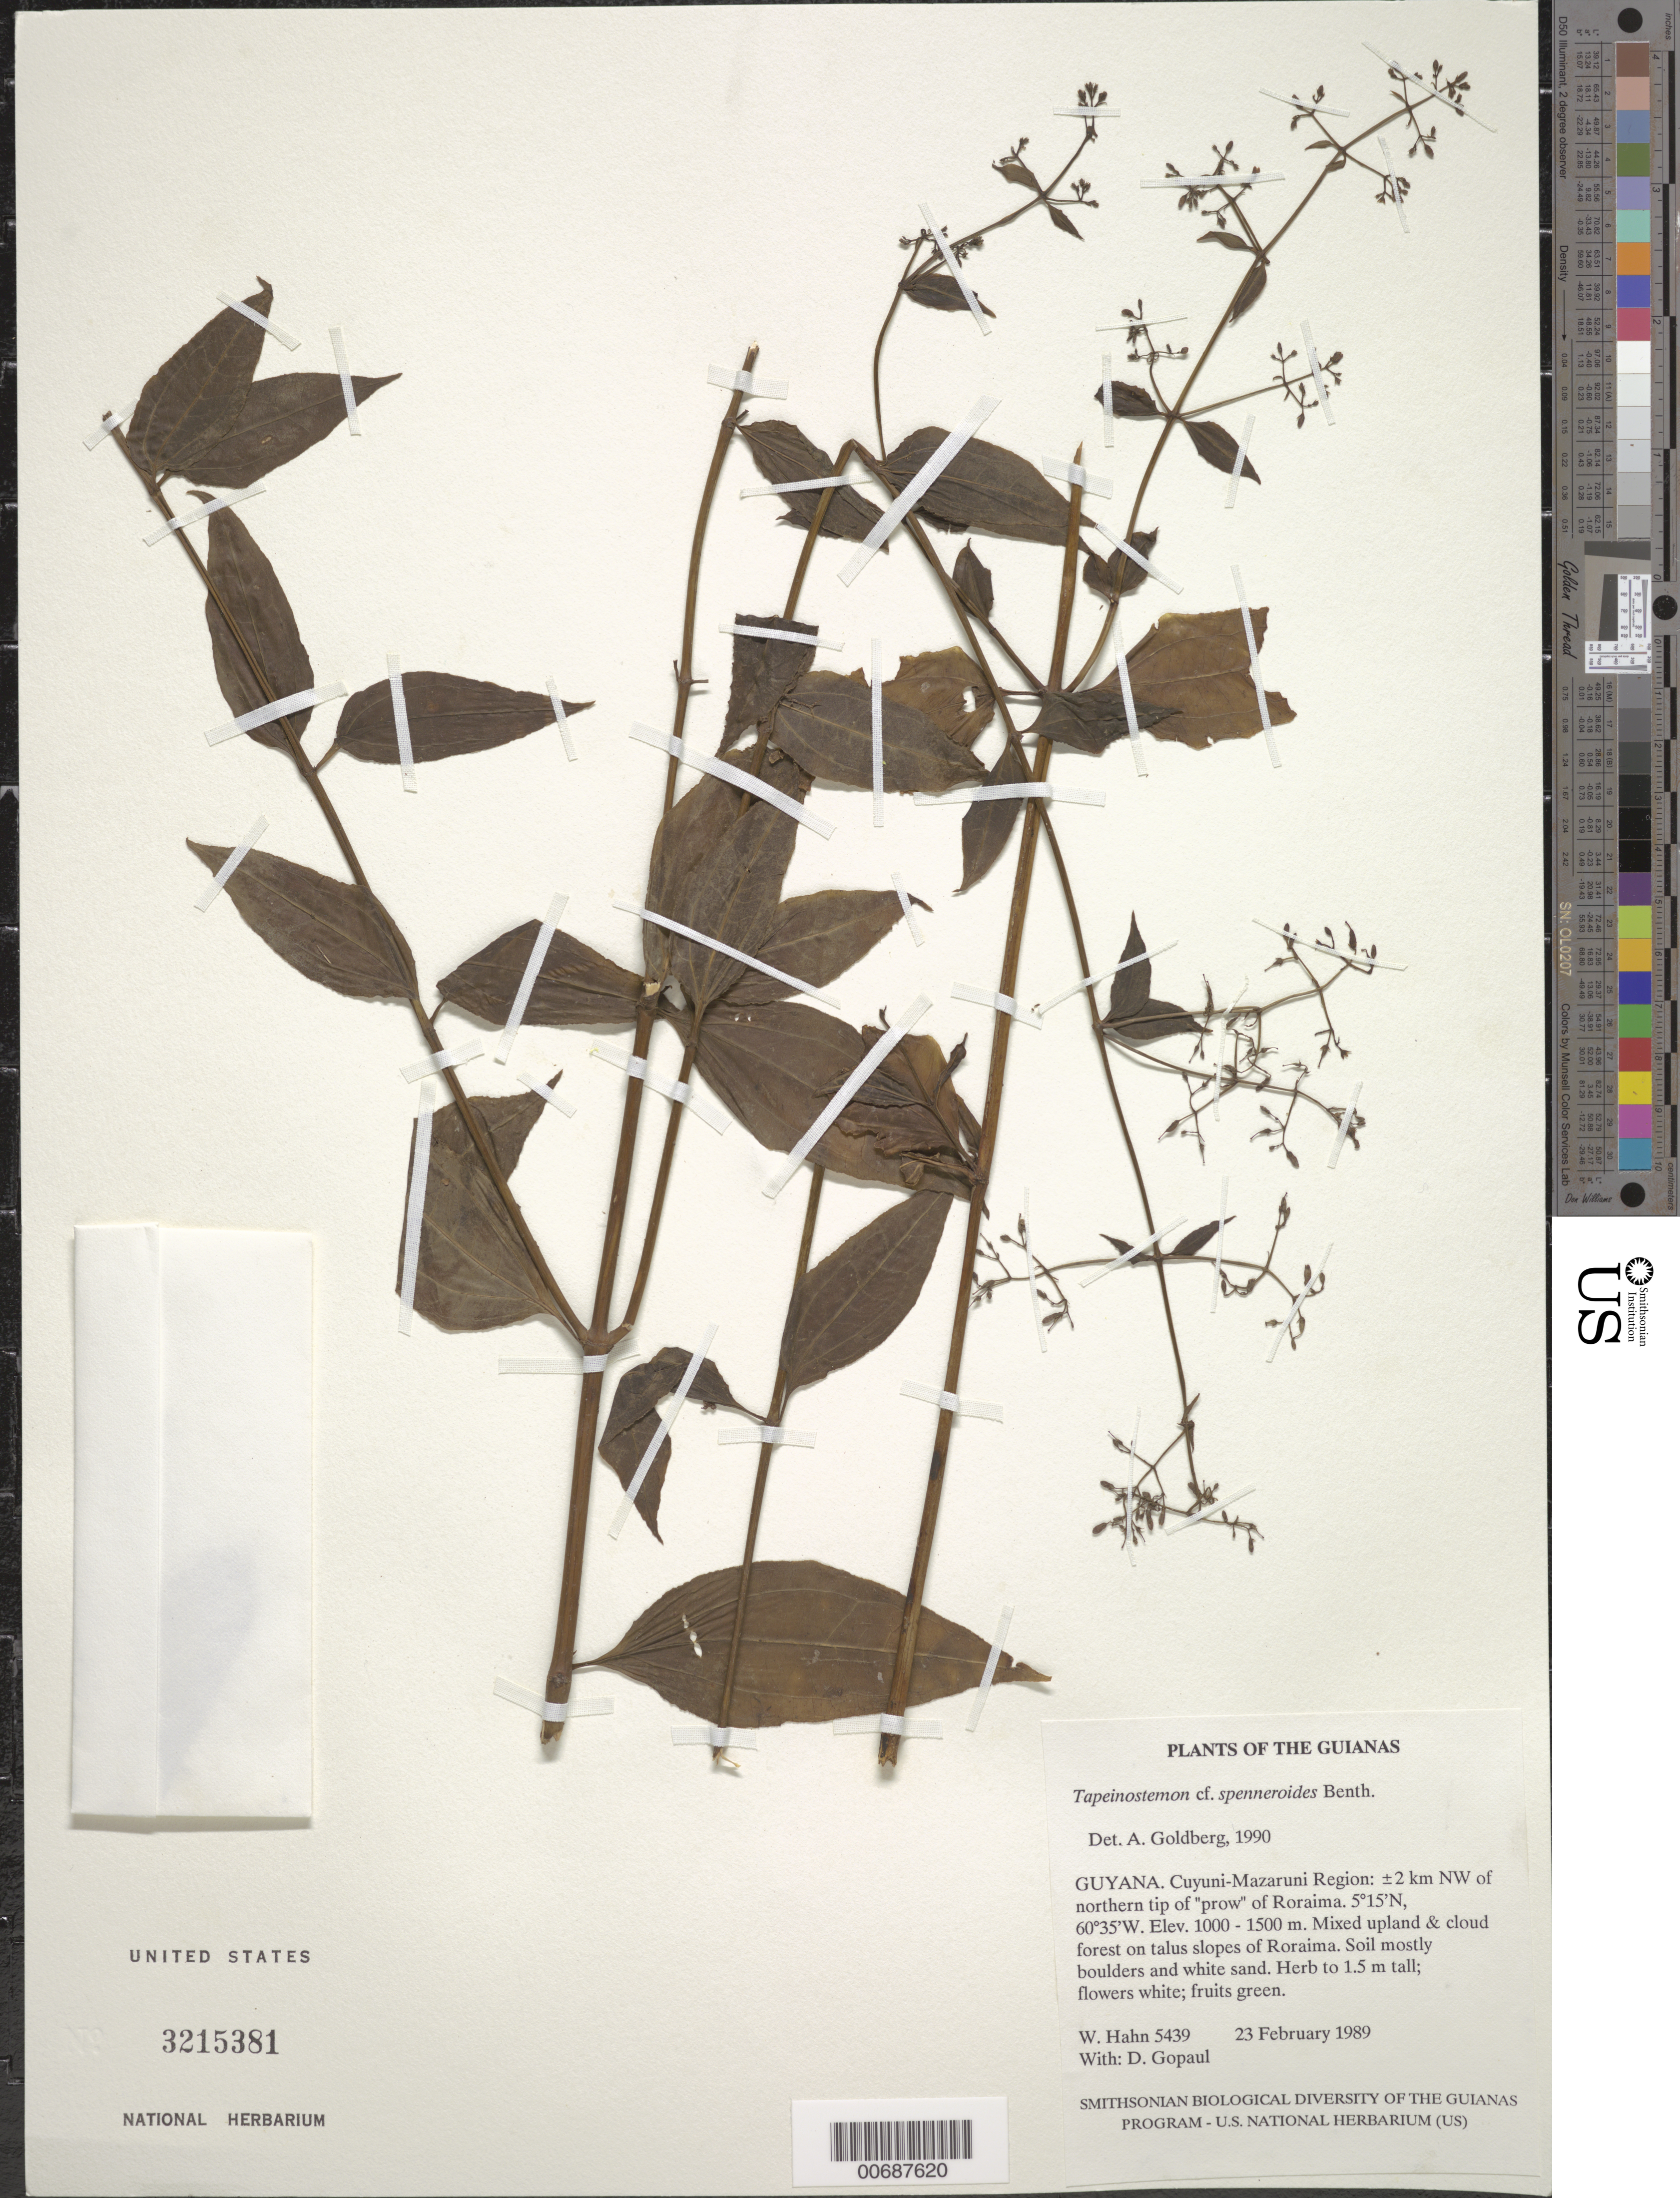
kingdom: Plantae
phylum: Tracheophyta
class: Magnoliopsida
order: Gentianales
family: Gentianaceae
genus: Tapeinostemon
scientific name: Tapeinostemon spenneroides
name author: Benth.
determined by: Goldberg, Aaron, (US), NMNH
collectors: W. Hahn & D. Gopaul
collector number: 5439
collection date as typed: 23 February 1989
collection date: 1989-02-23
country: Guyana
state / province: Cuyuni-Mazaruni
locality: ±2 km NW of northern tip of "prow" of Roraima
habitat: Mixed upland & cloud forest on talus slopes of Roraima. Soil mostly boulders and white sand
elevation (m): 1000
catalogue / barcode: US 3215381